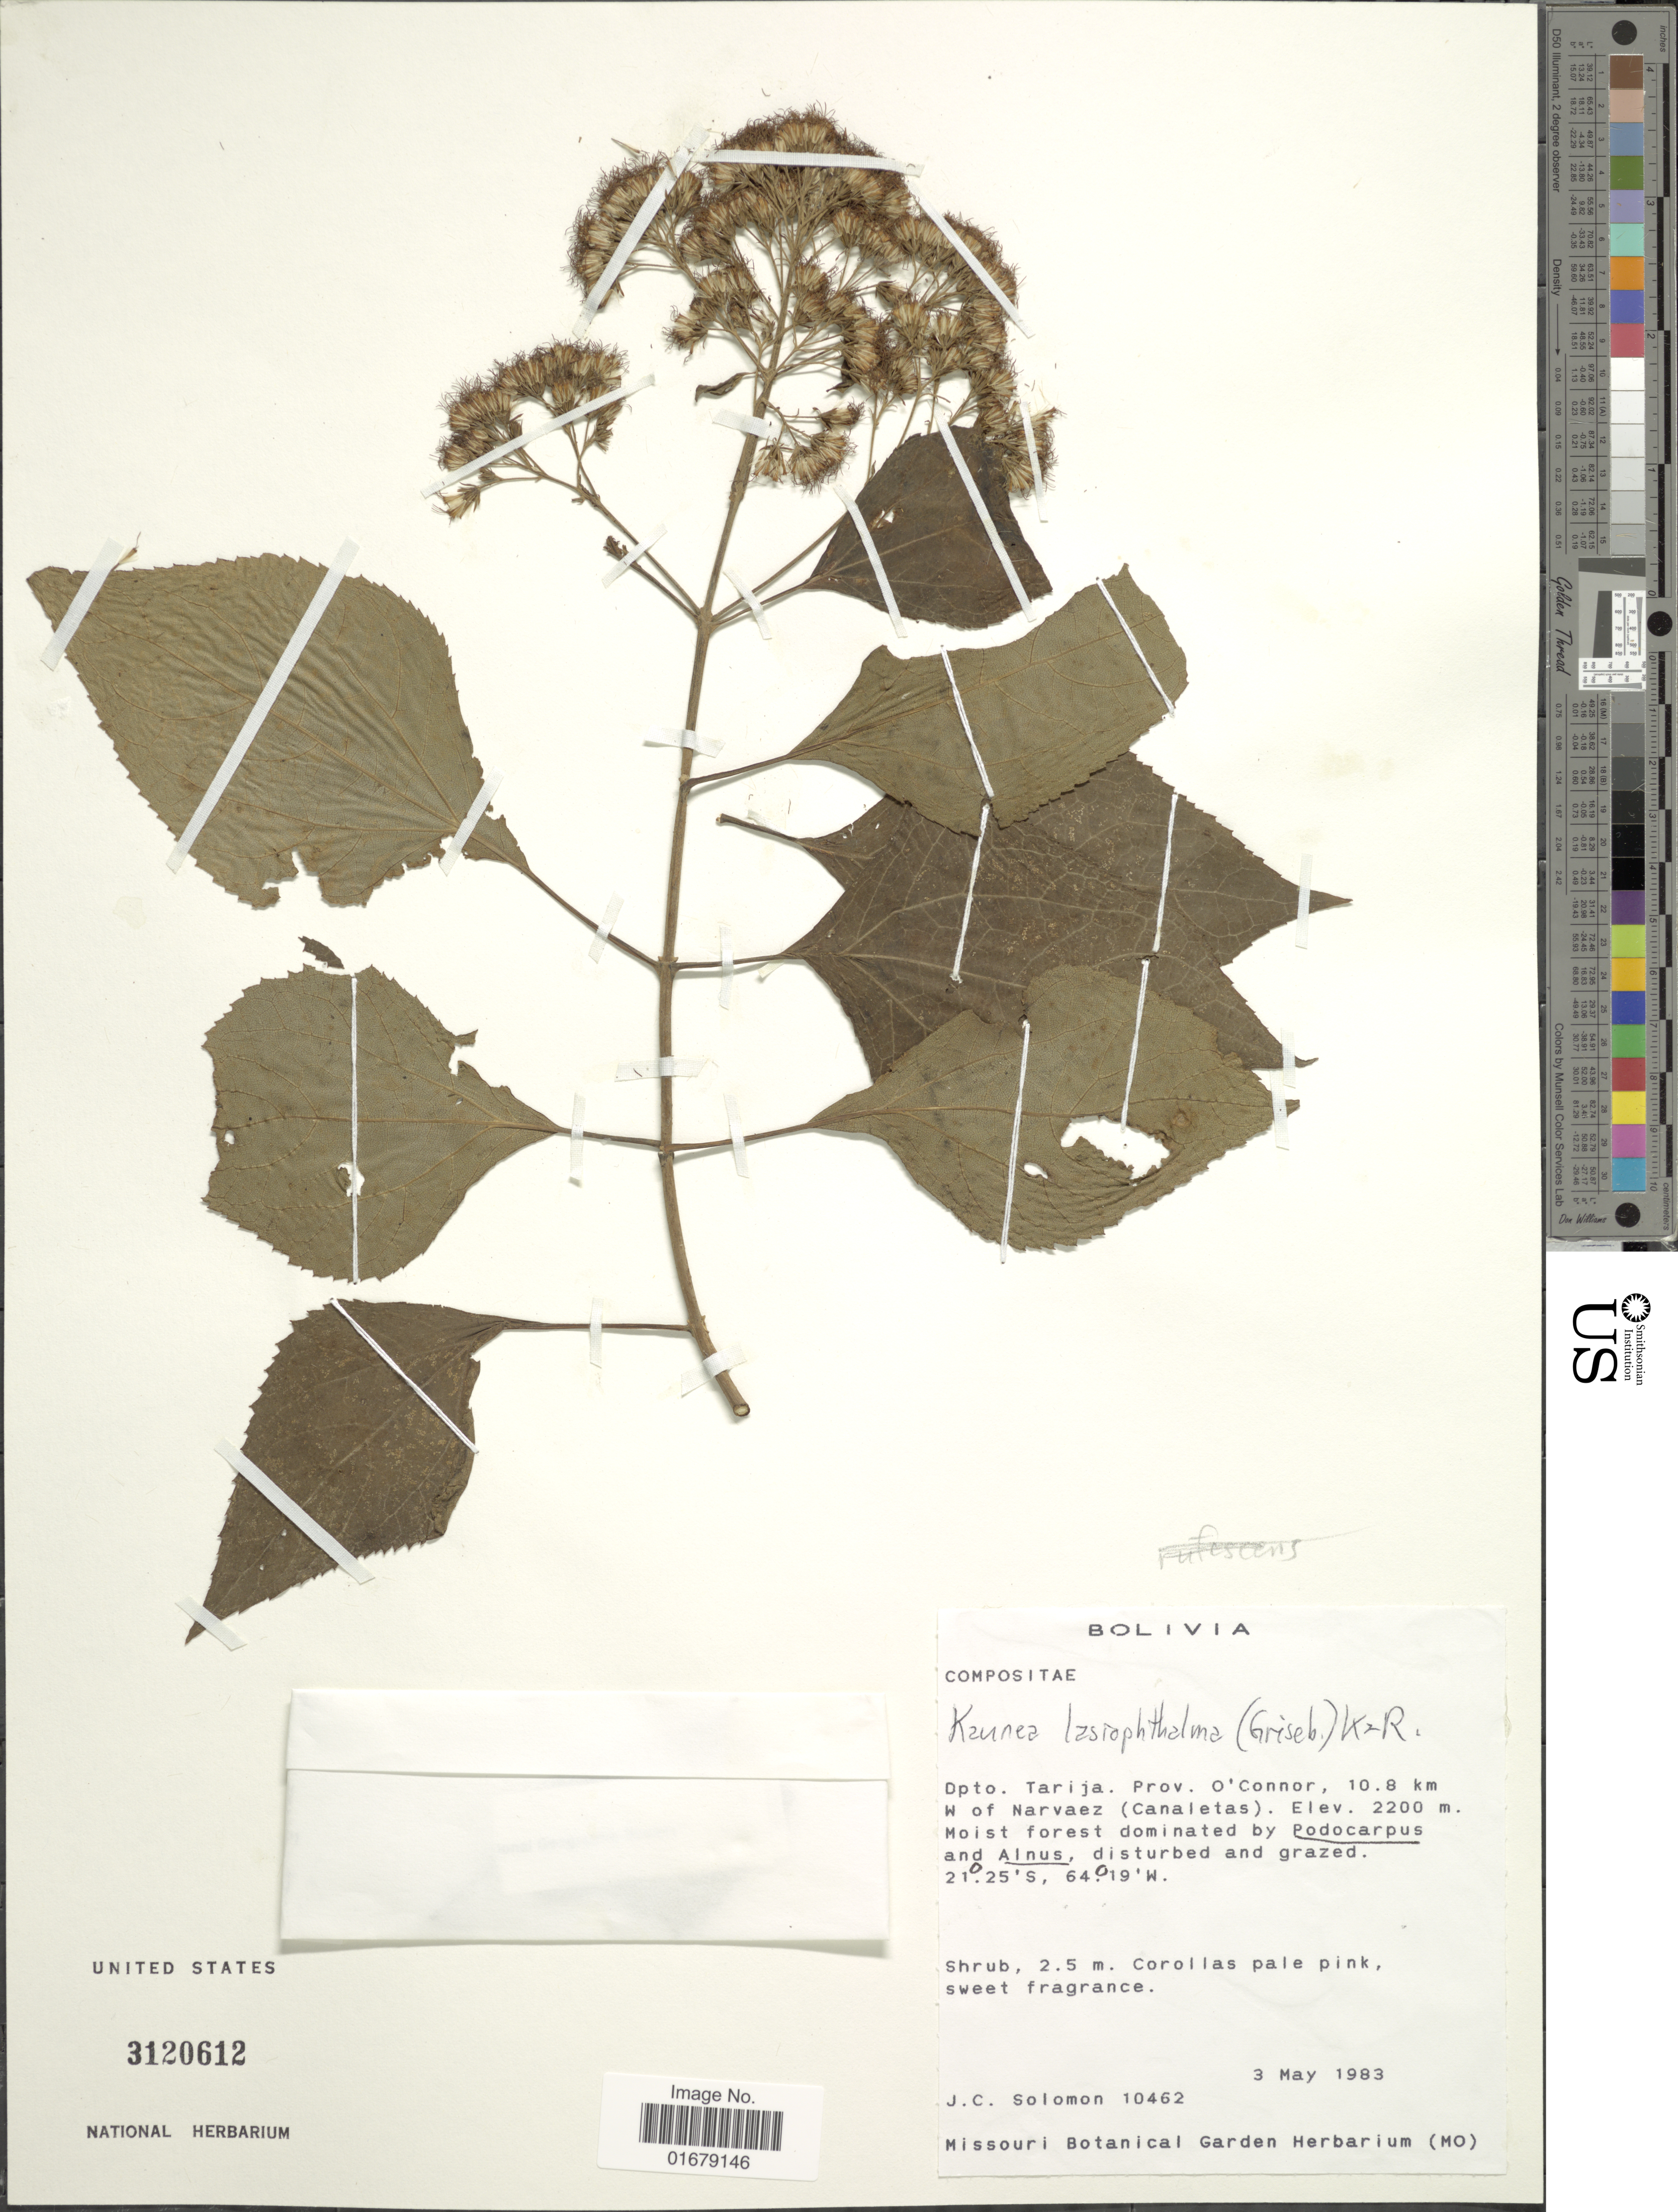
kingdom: Plantae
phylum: Tracheophyta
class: Magnoliopsida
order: Asterales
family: Asteraceae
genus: Kaunia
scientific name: Kaunia lasiophthalma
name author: (Hieron.) R.M. King & H. Rob.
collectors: J. C. Solomon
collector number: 10462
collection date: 1983-05-03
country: Bolivia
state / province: Tarija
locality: Bolivia. Dpto. Tarija. Prov. O'Connor, 10.8 km W of Narvaez (Canaletas)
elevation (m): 2200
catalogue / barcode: US 3120612